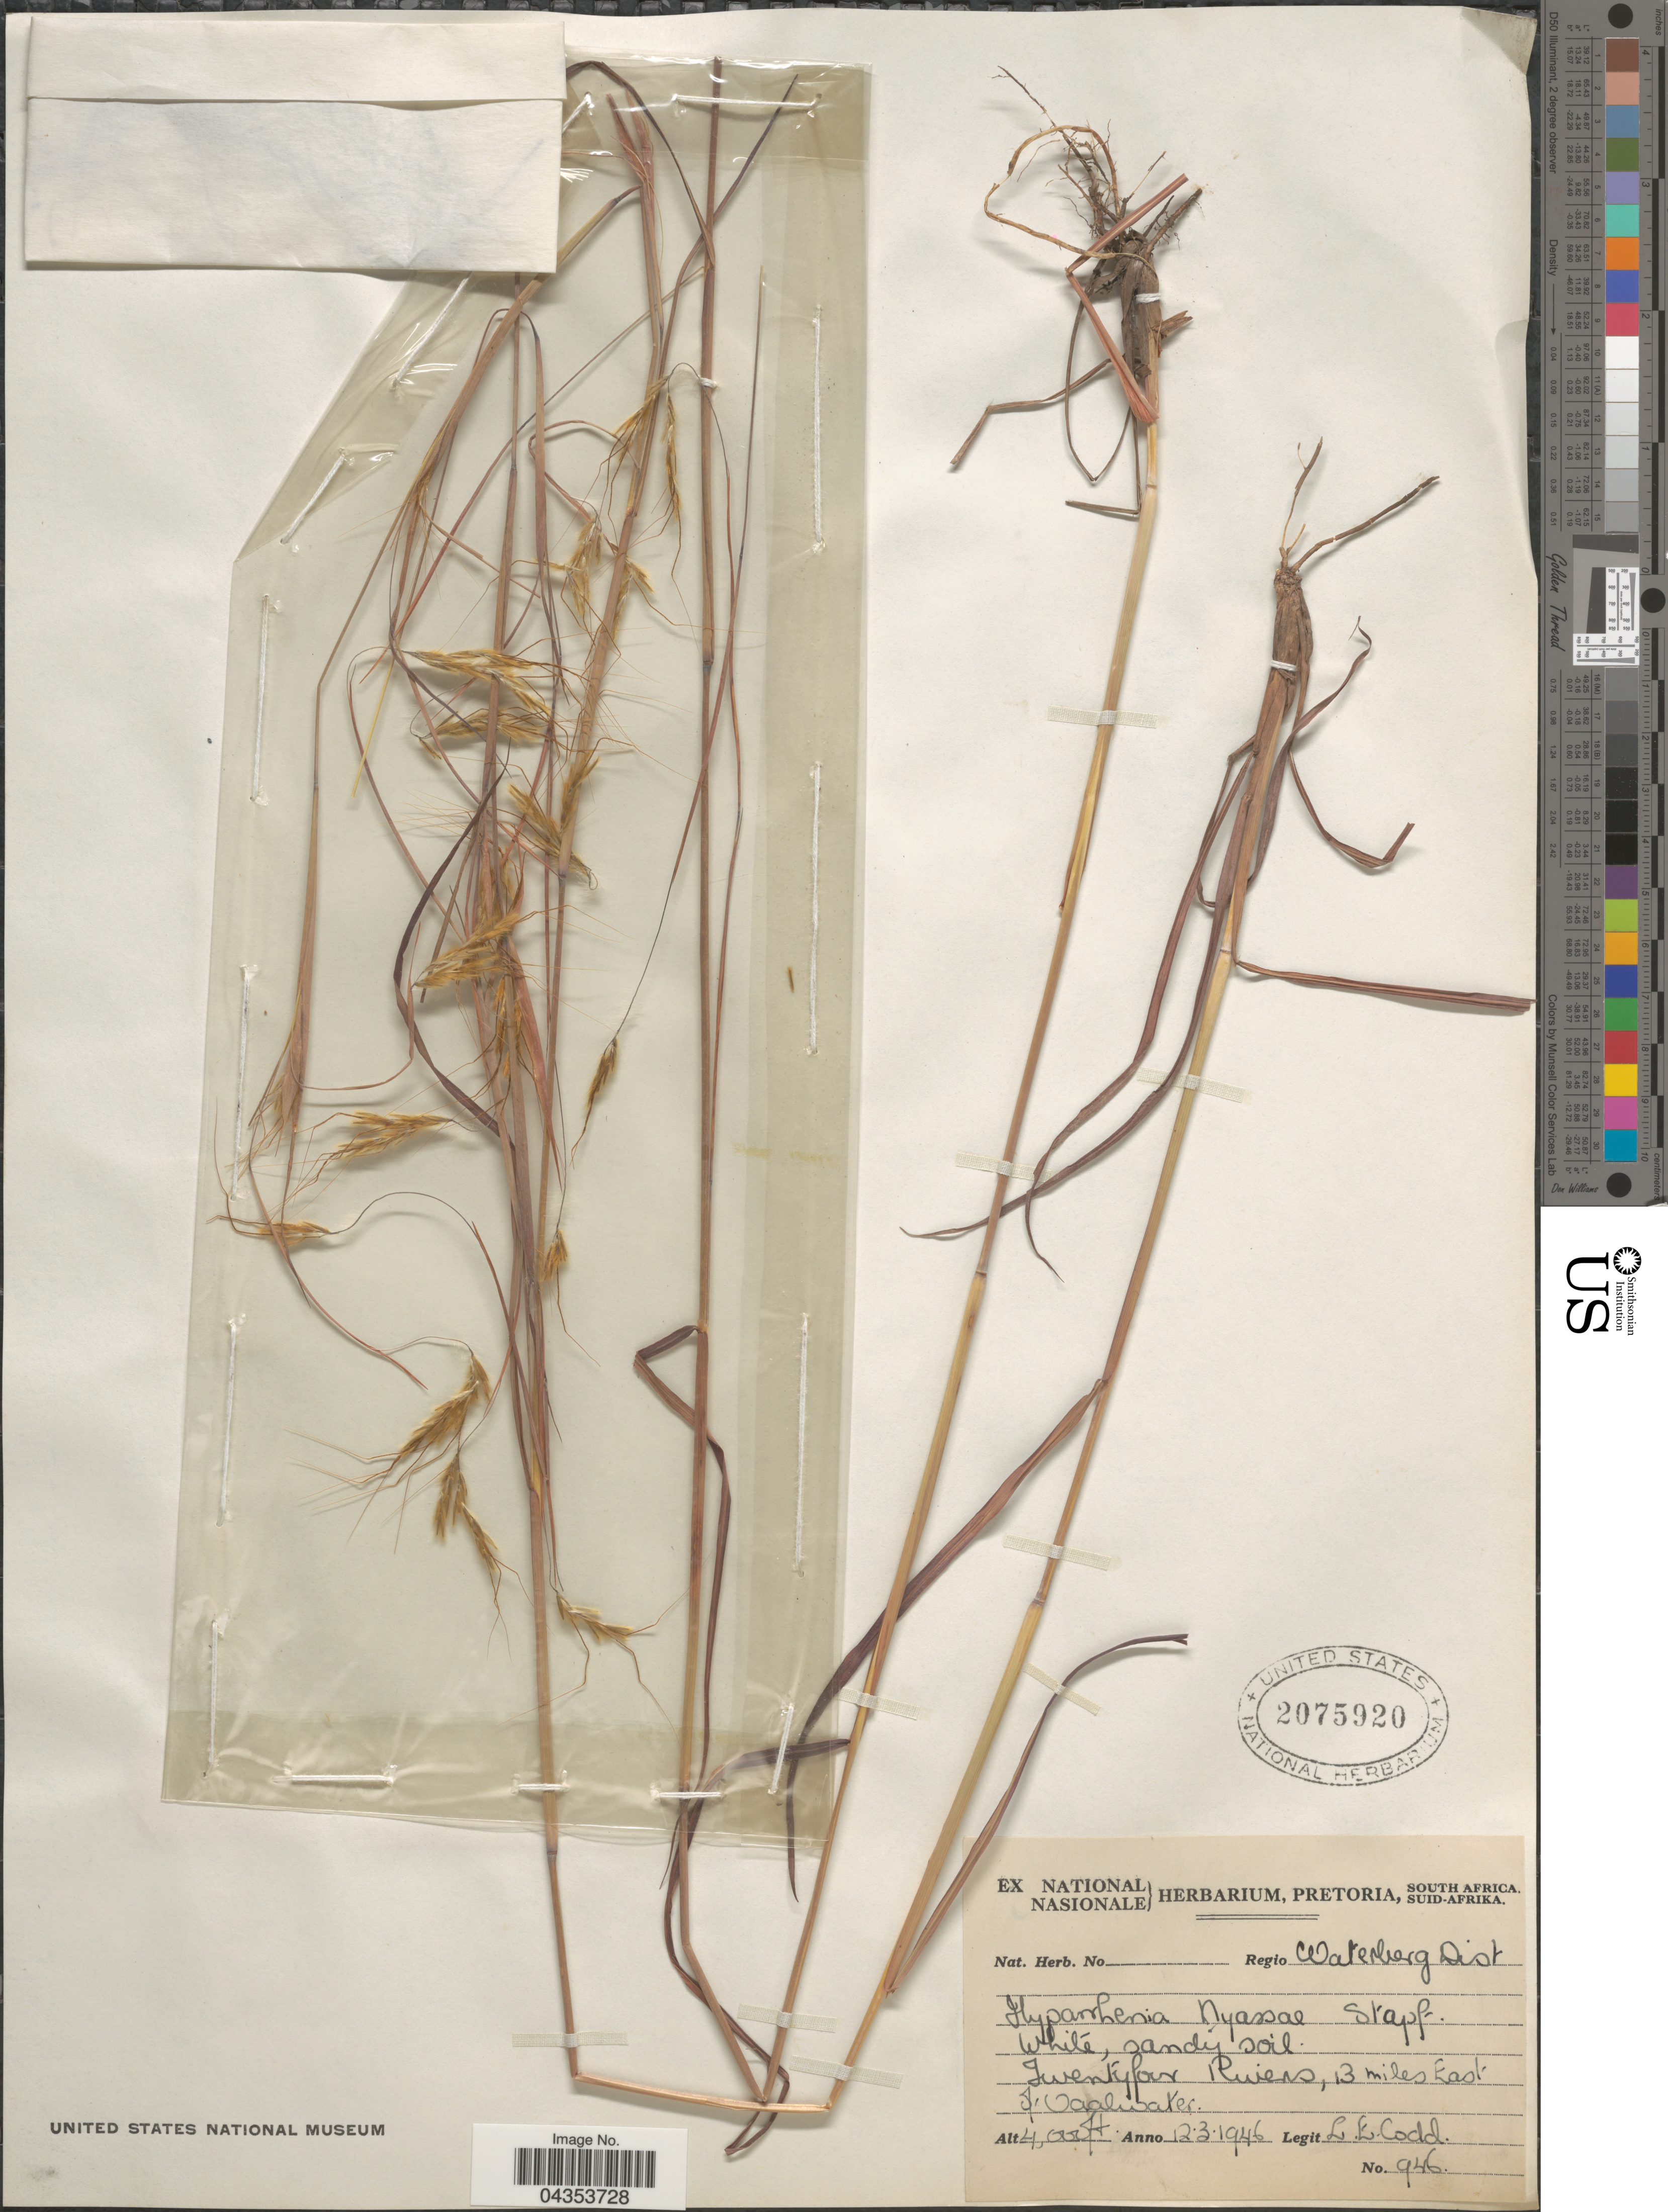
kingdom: Plantae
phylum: Tracheophyta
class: Liliopsida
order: Poales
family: Poaceae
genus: Hyparrhenia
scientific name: Hyparrhenia nyassae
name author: (Rendle) Stapf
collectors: L. Codd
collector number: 946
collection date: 1946-03-12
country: South Africa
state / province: Limpopo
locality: Regio Waterberg Dist. Twentyfour Rivers, 13 miles East of Vaalwater.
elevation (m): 1219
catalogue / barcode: US 2075920